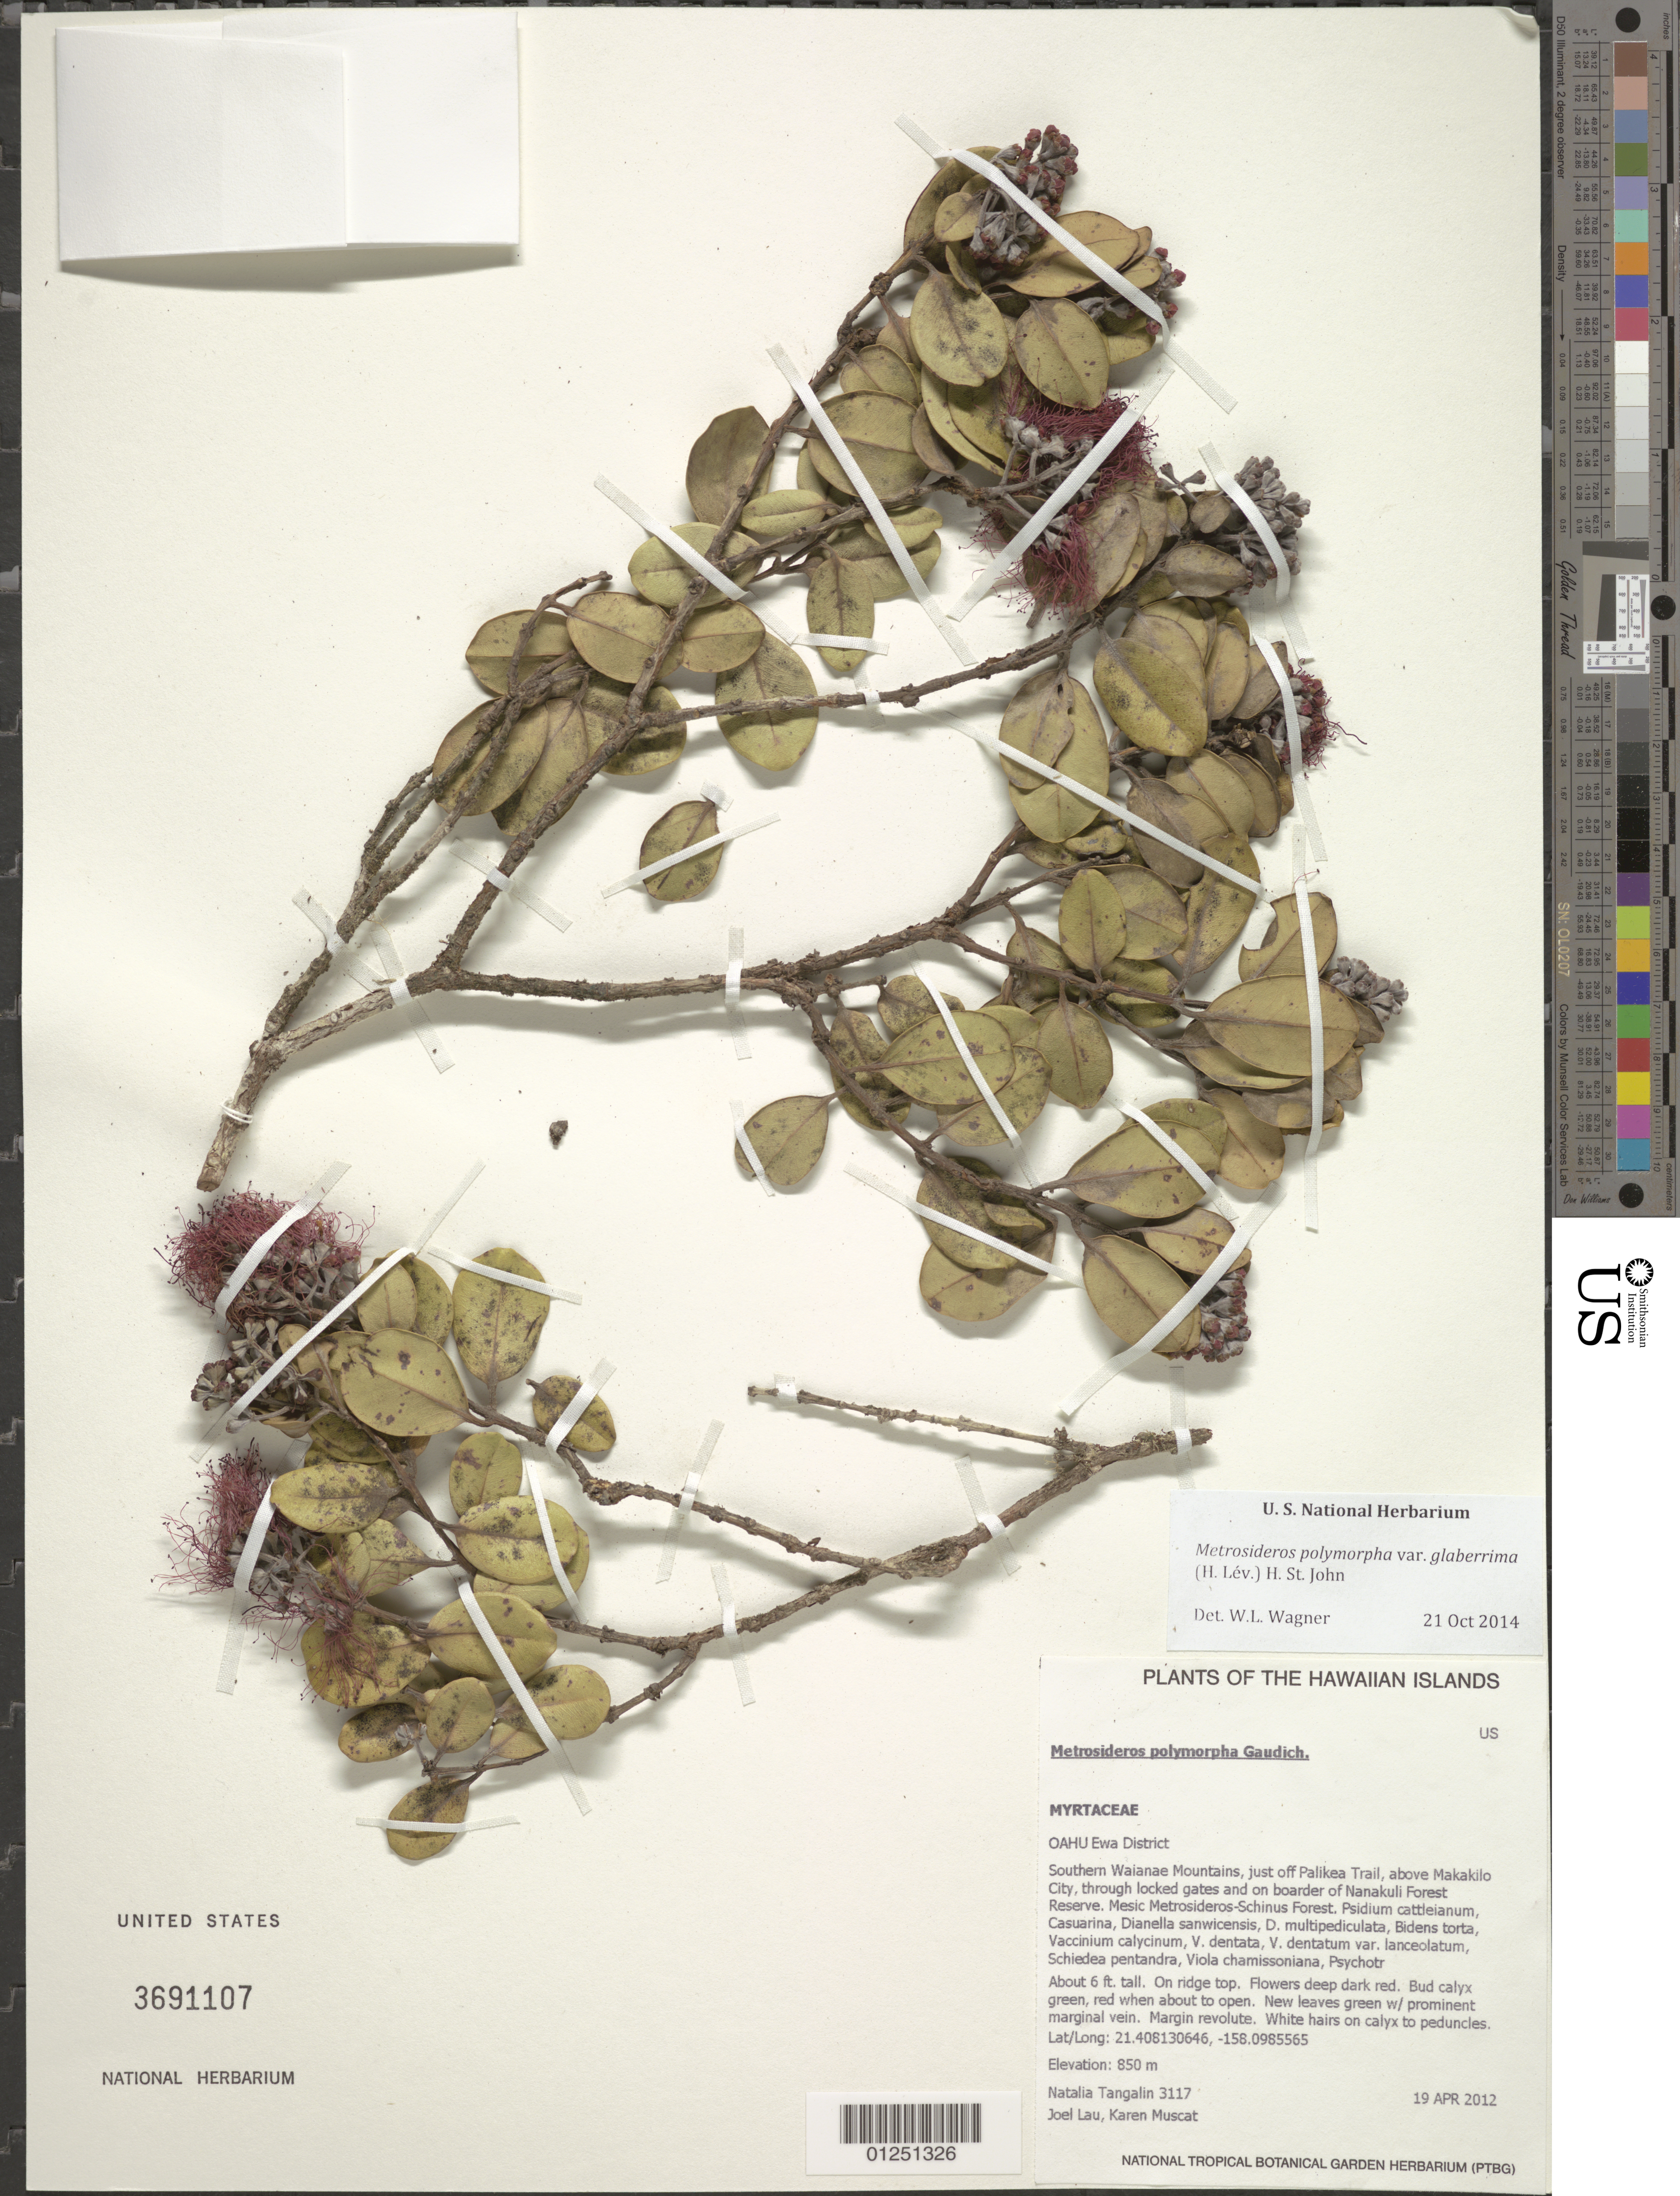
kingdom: Plantae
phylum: Tracheophyta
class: Magnoliopsida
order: Myrtales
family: Myrtaceae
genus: Metrosideros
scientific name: Metrosideros polymorpha var. glaberrima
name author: (H. Lév.) H. St. John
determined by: Wagner, W. L., (BOT), Smithsonian Institution - National Museum of Natural History (UNITED STATES)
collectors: N. Tangalin, J. Lau & K. Muscat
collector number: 3117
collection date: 2012-04-19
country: United States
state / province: Hawaii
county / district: Honolulu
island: Oahu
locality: Ewa District, Southern Waianae mountains, just off Palikea trail, above Makakilo City, through locked gates and on border of Nanakuli forest Reserve.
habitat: Mesic forest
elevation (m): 850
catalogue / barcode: US 3691107